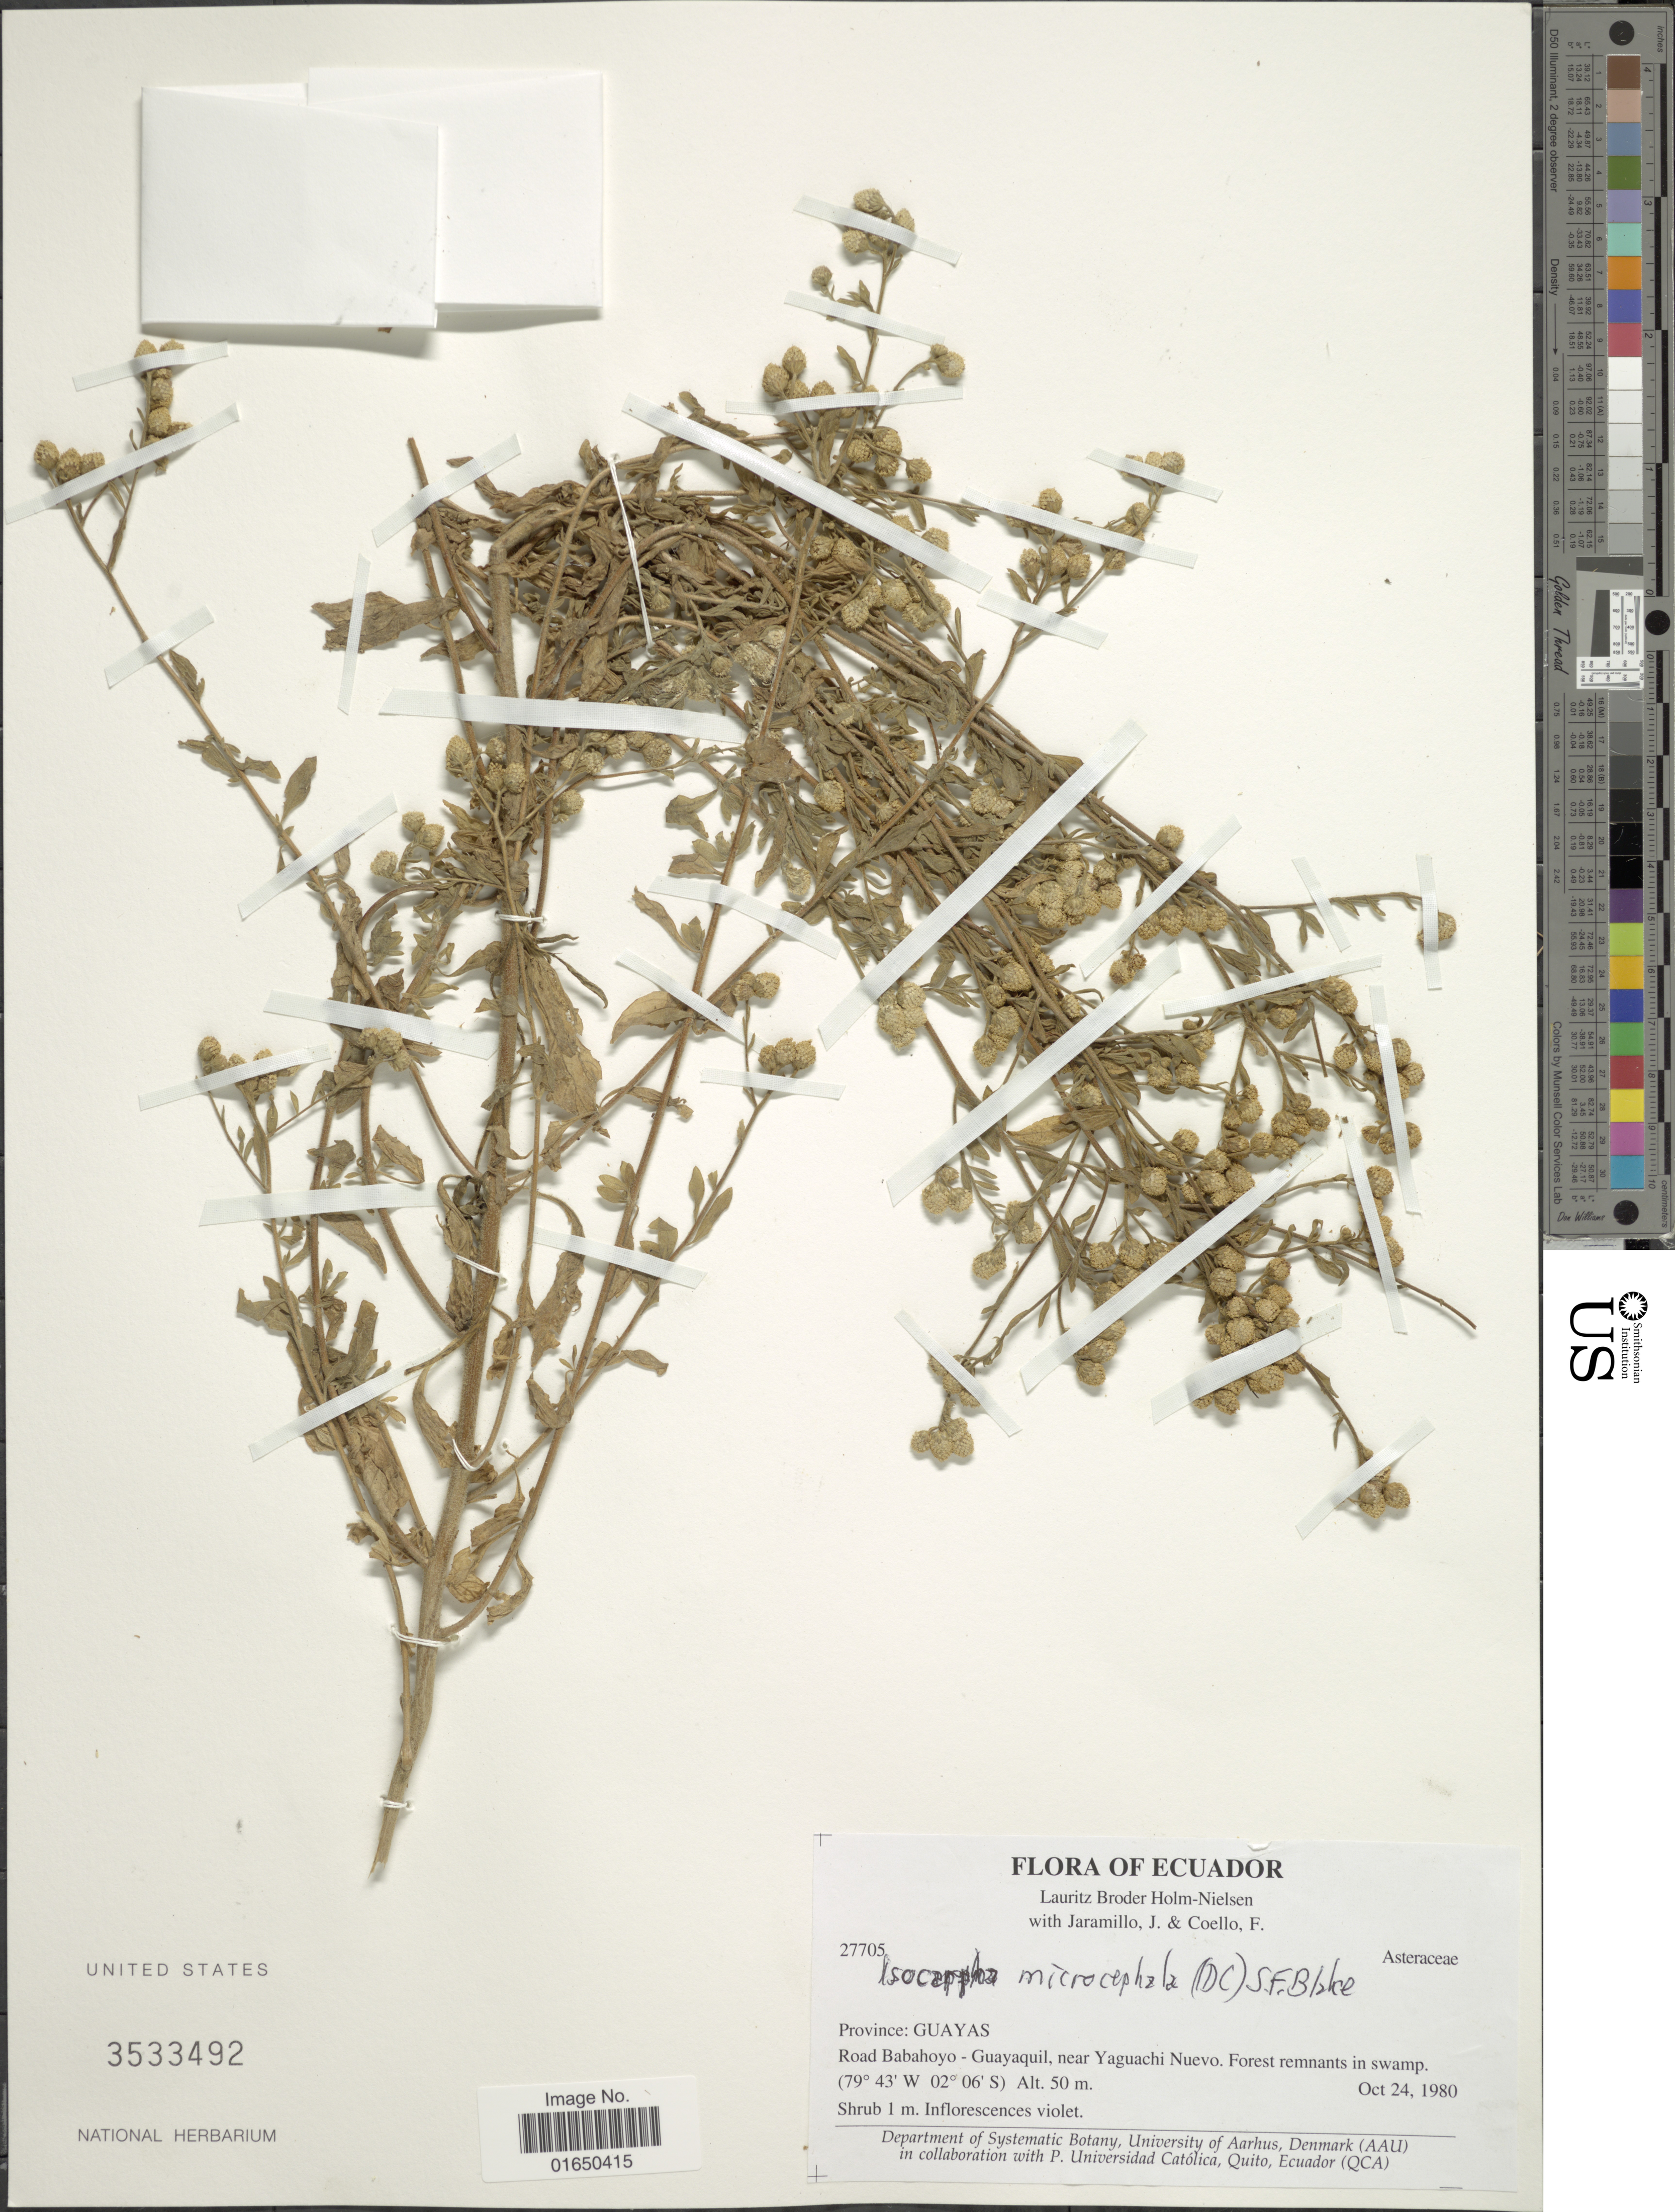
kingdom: Plantae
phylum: Tracheophyta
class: Magnoliopsida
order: Asterales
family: Asteraceae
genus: Isocarpha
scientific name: Isocarpha microcephala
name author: (DC.) S.F. Blake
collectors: L. B. Holm-Nielsen, J. Jaramillo & F. Coello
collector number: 27705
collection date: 1980-10-24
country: Ecuador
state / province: Guayas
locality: Road Babahoyo- Guayaquil, near Yaguachi Nuevo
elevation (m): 50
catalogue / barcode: US 3533492